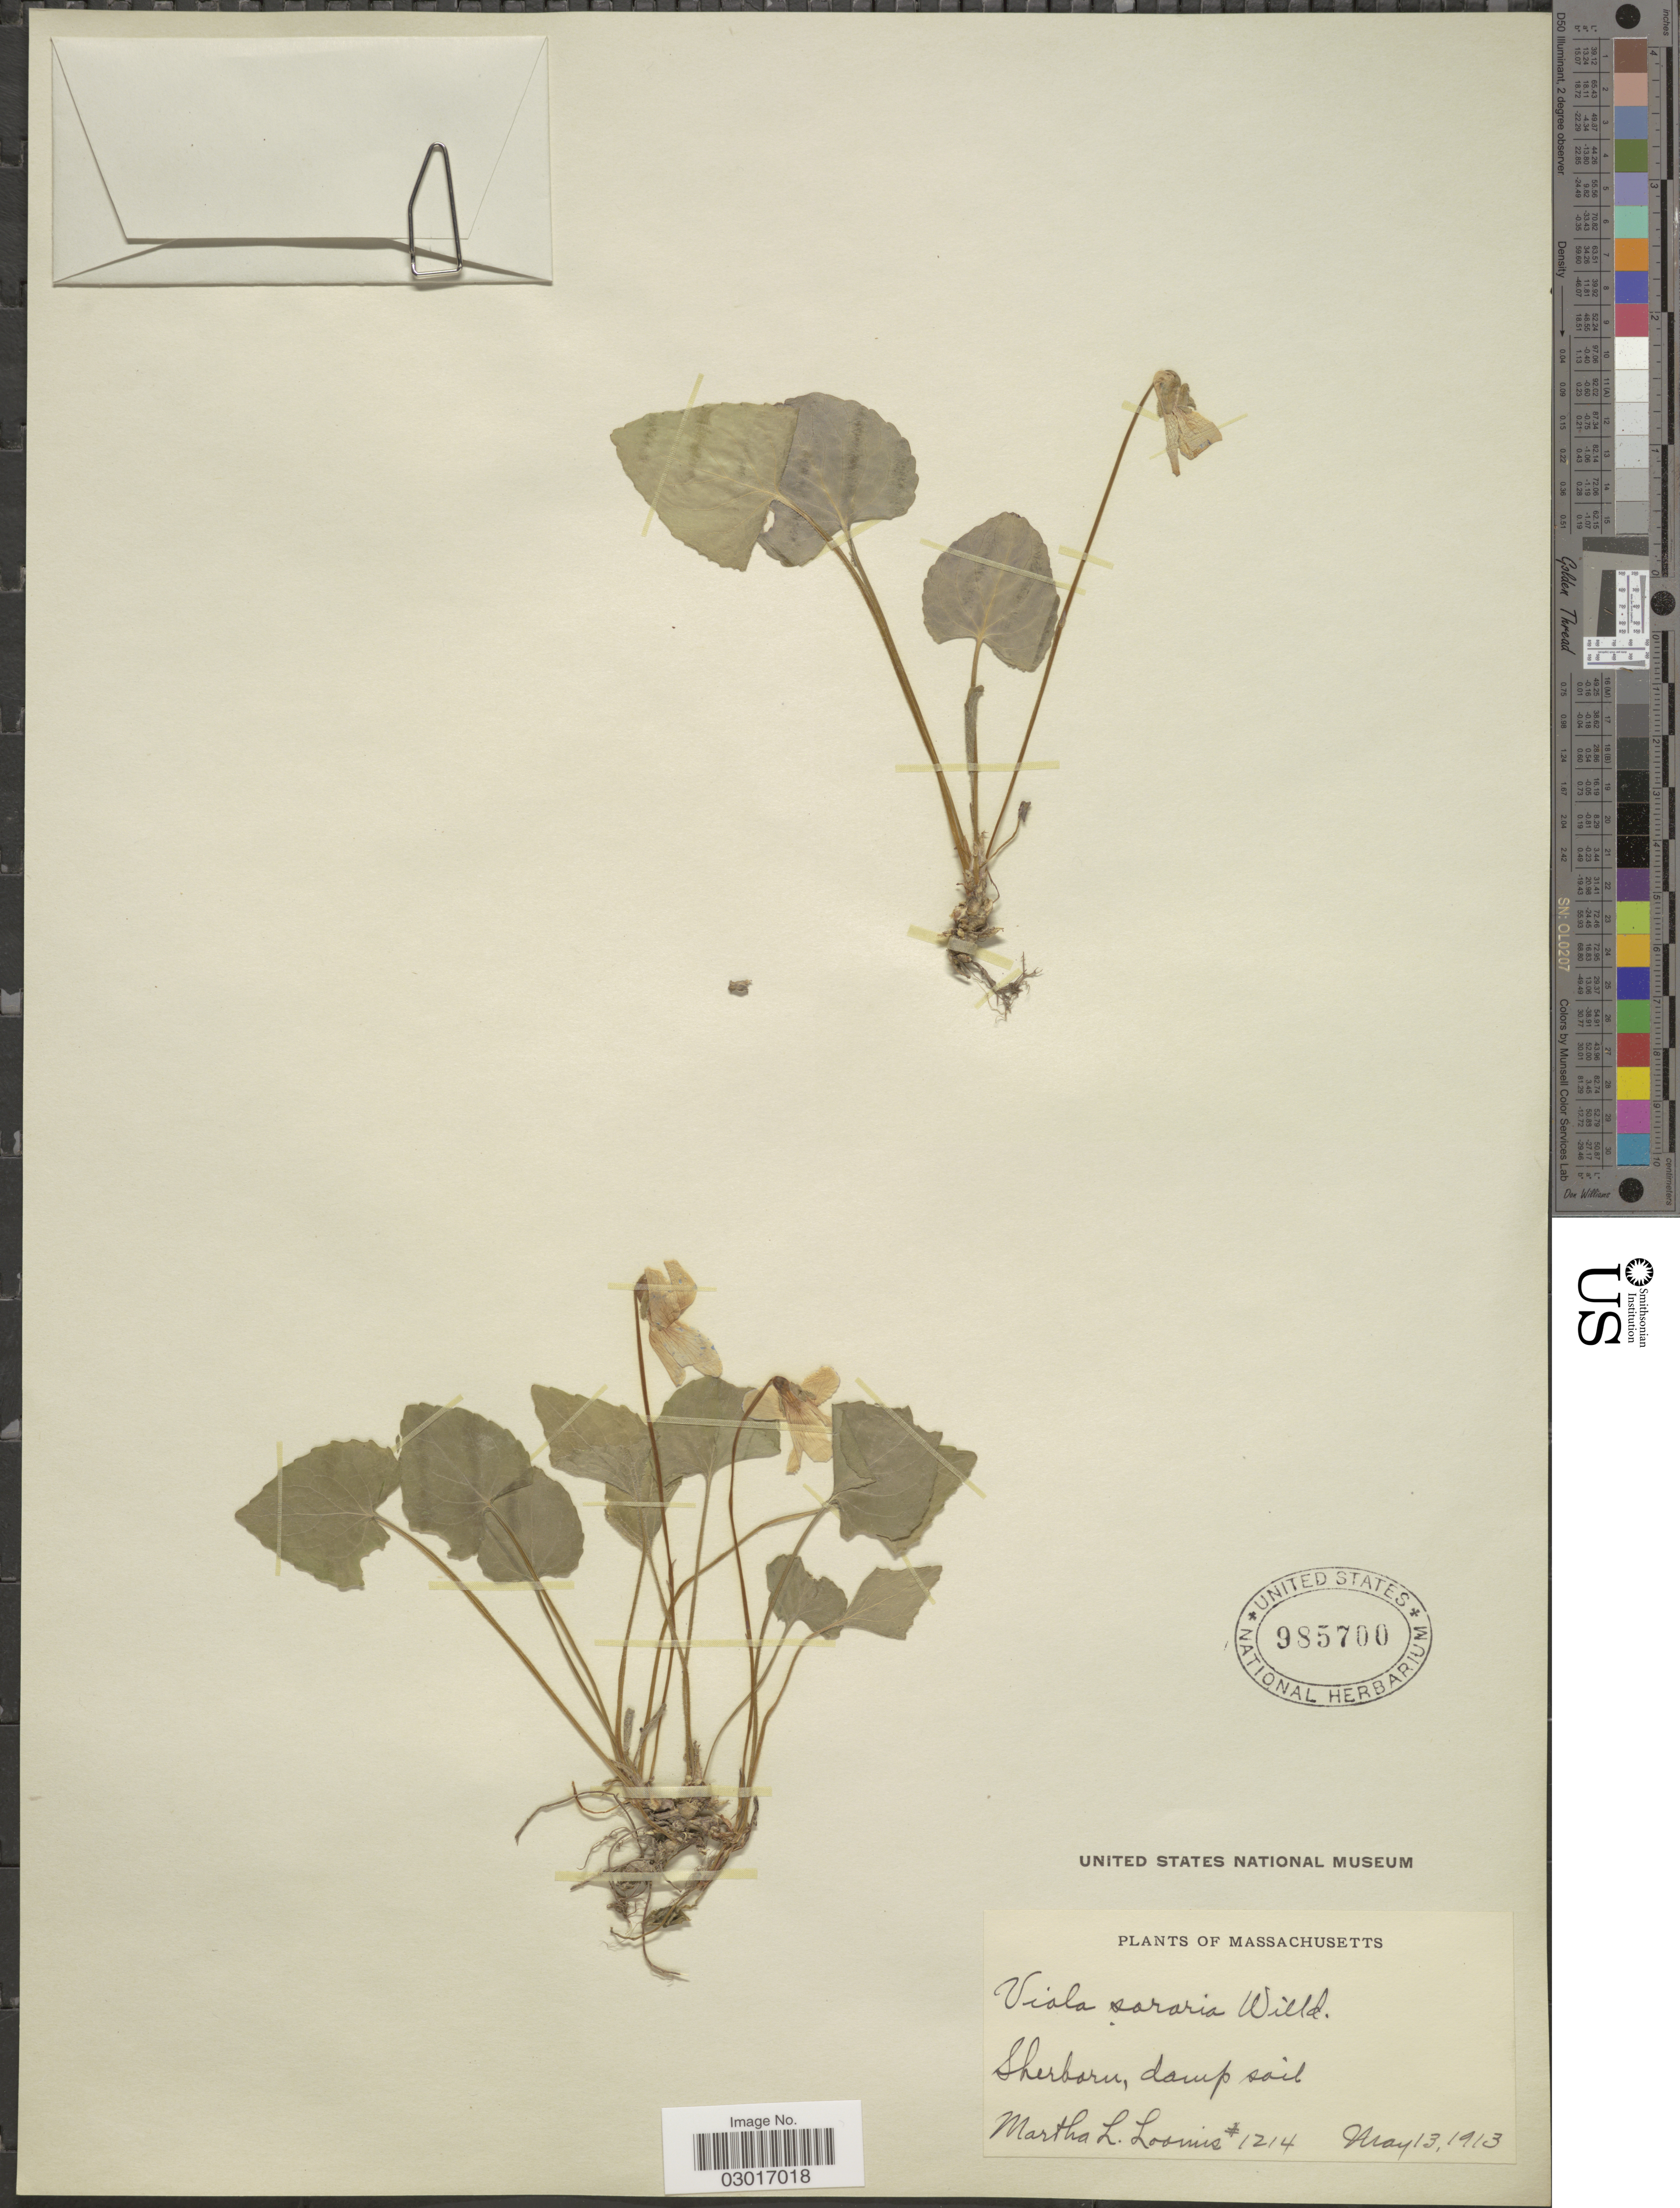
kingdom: Plantae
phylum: Tracheophyta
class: Magnoliopsida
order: Malpighiales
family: Violaceae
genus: Viola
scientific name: Viola sororia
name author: Willd.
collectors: M. L. Loomis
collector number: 1214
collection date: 1913-05-13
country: United States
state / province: Massachusetts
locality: Sherborn.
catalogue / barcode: US 985700